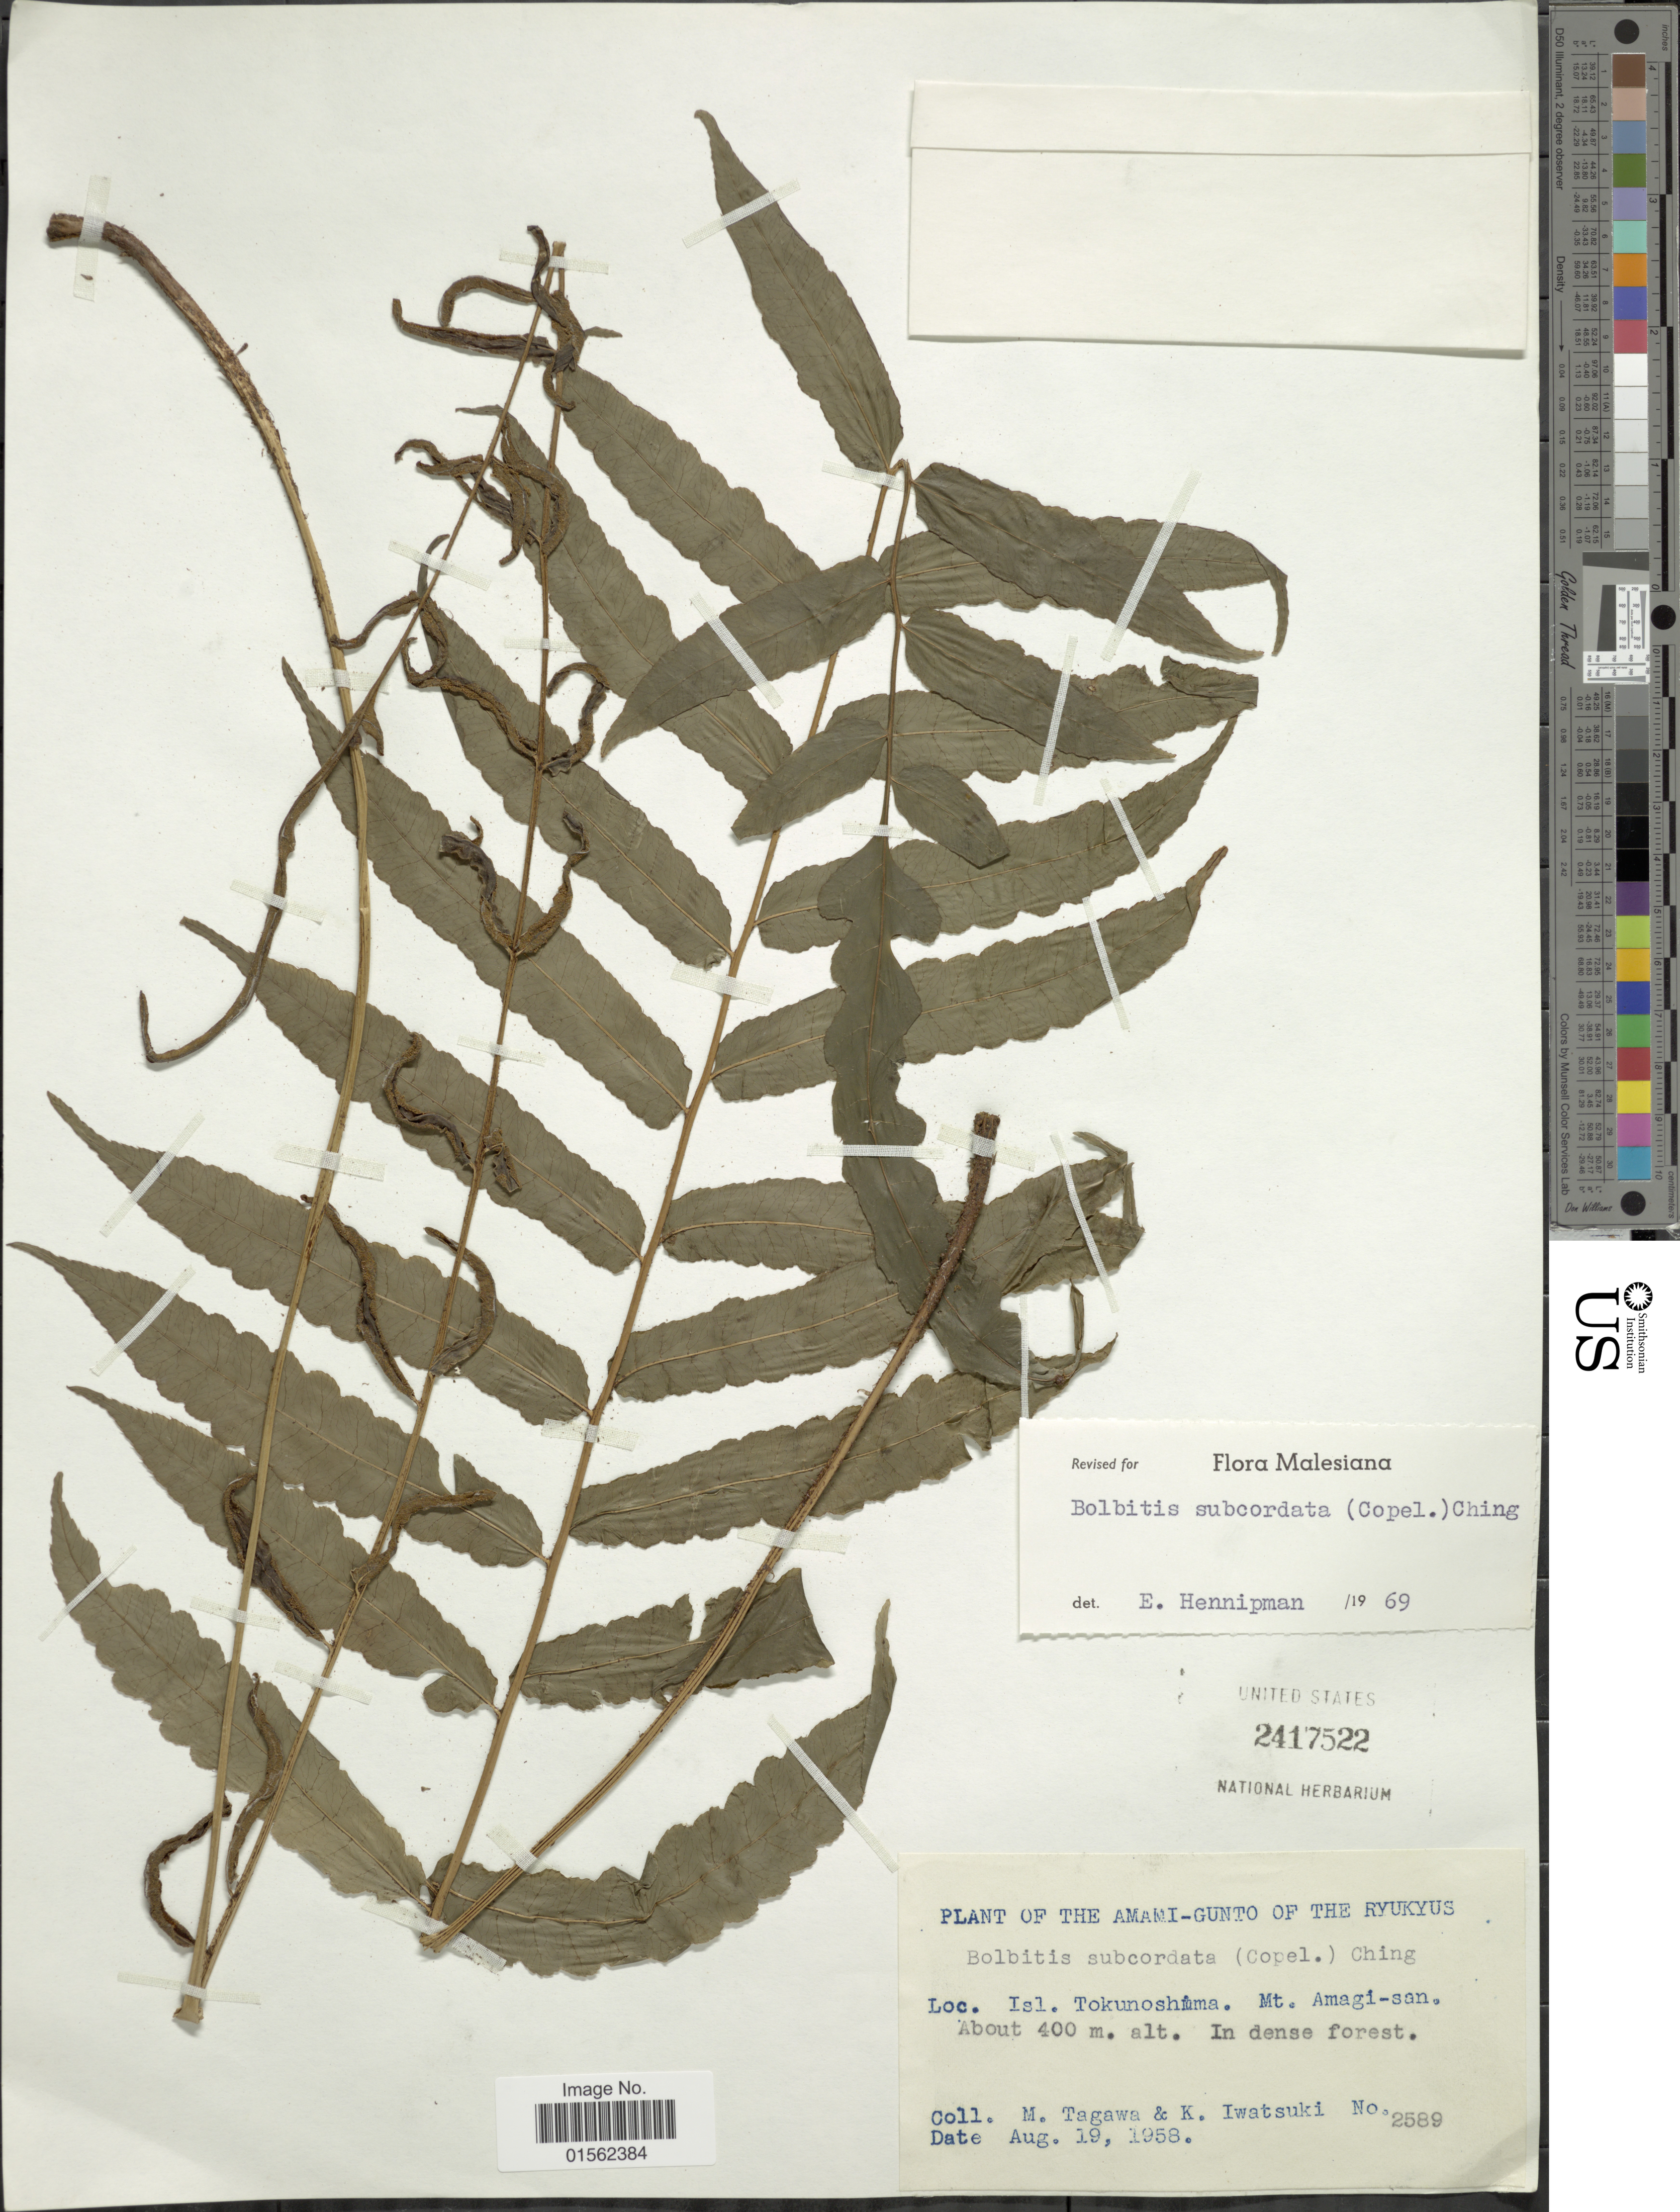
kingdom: Plantae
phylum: Tracheophyta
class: Polypodiopsida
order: Polypodiales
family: Dryopteridaceae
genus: Bolbitis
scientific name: Bolbitis subcordata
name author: (Copel.) Ching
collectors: M. Tagawa & K. Iwatsuki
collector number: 2589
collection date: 1958-08-19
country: Japan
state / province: Okinawa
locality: Amami-Gunto of the Ryukyus, Isl. Tokunoshima, Mt. Amagi-san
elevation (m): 400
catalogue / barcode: US 2417522